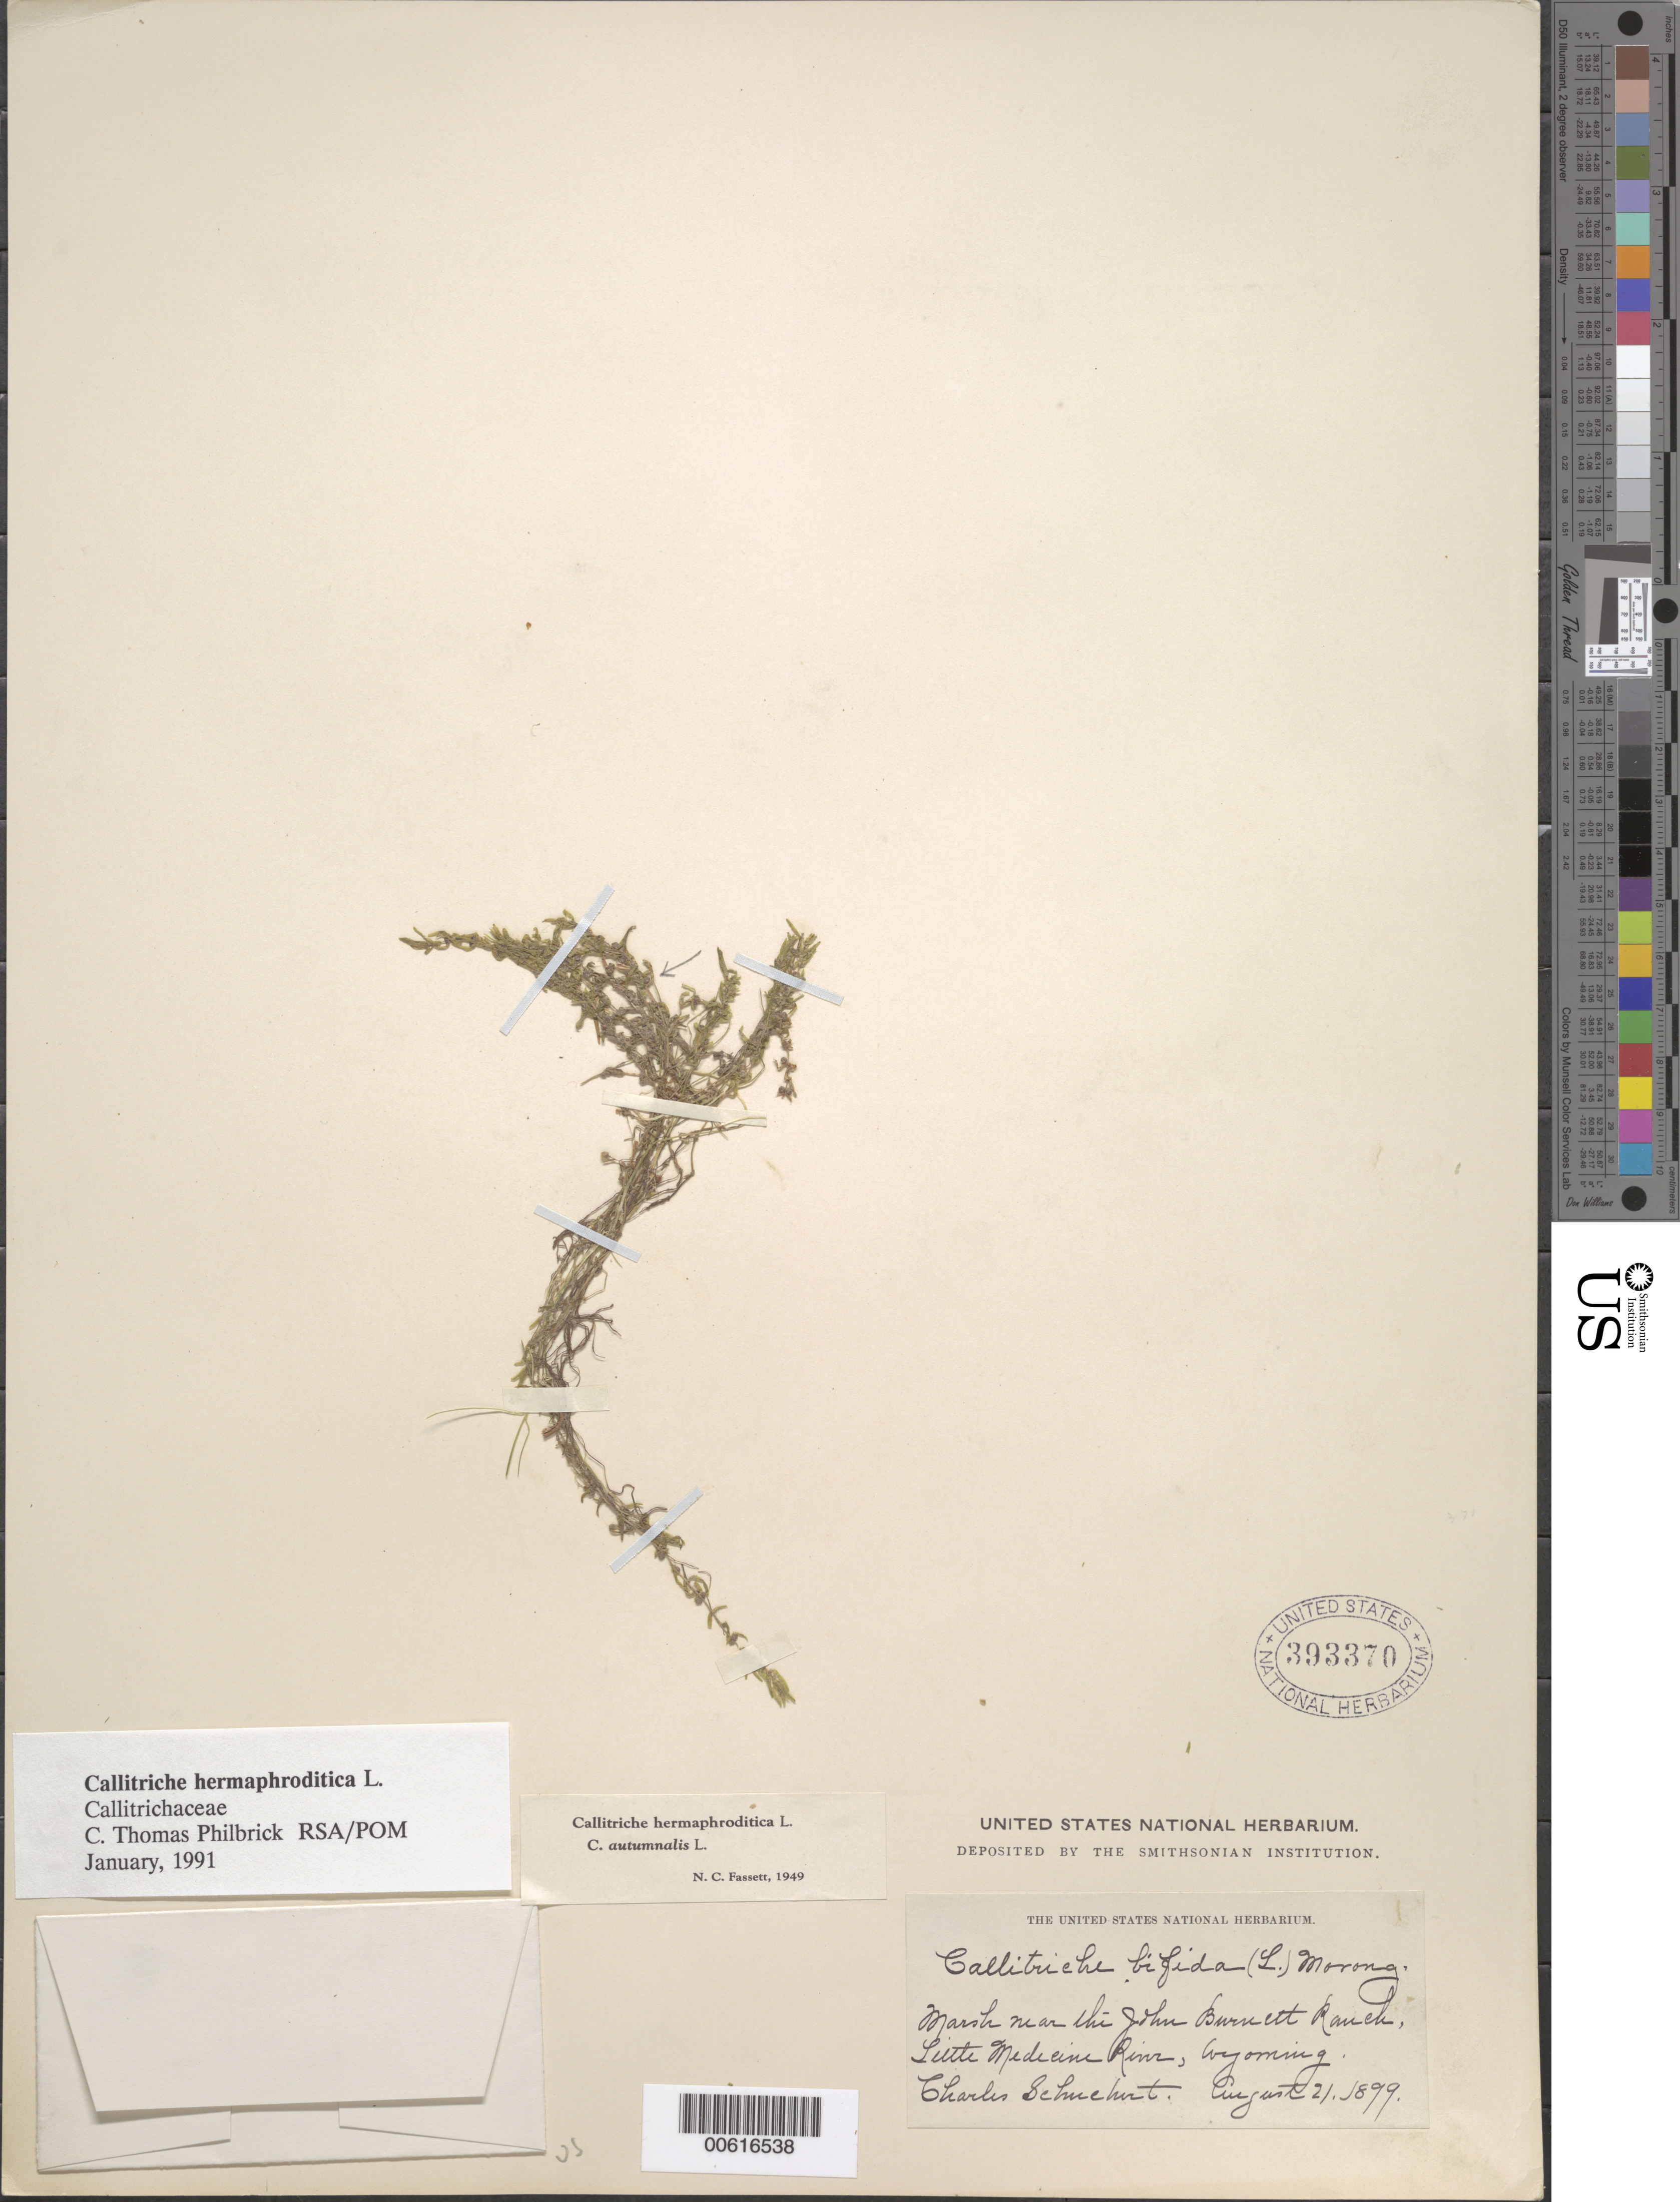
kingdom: Plantae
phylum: Tracheophyta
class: Magnoliopsida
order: Lamiales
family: Plantaginaceae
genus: Callitriche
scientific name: Callitriche hermaphroditica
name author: L.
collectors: C. Schuchert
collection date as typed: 21 Aug 1899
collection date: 1899-08-21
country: United States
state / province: Wyoming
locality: The Johnn Burnett Ranch, Little Medicine River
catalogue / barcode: US 393370